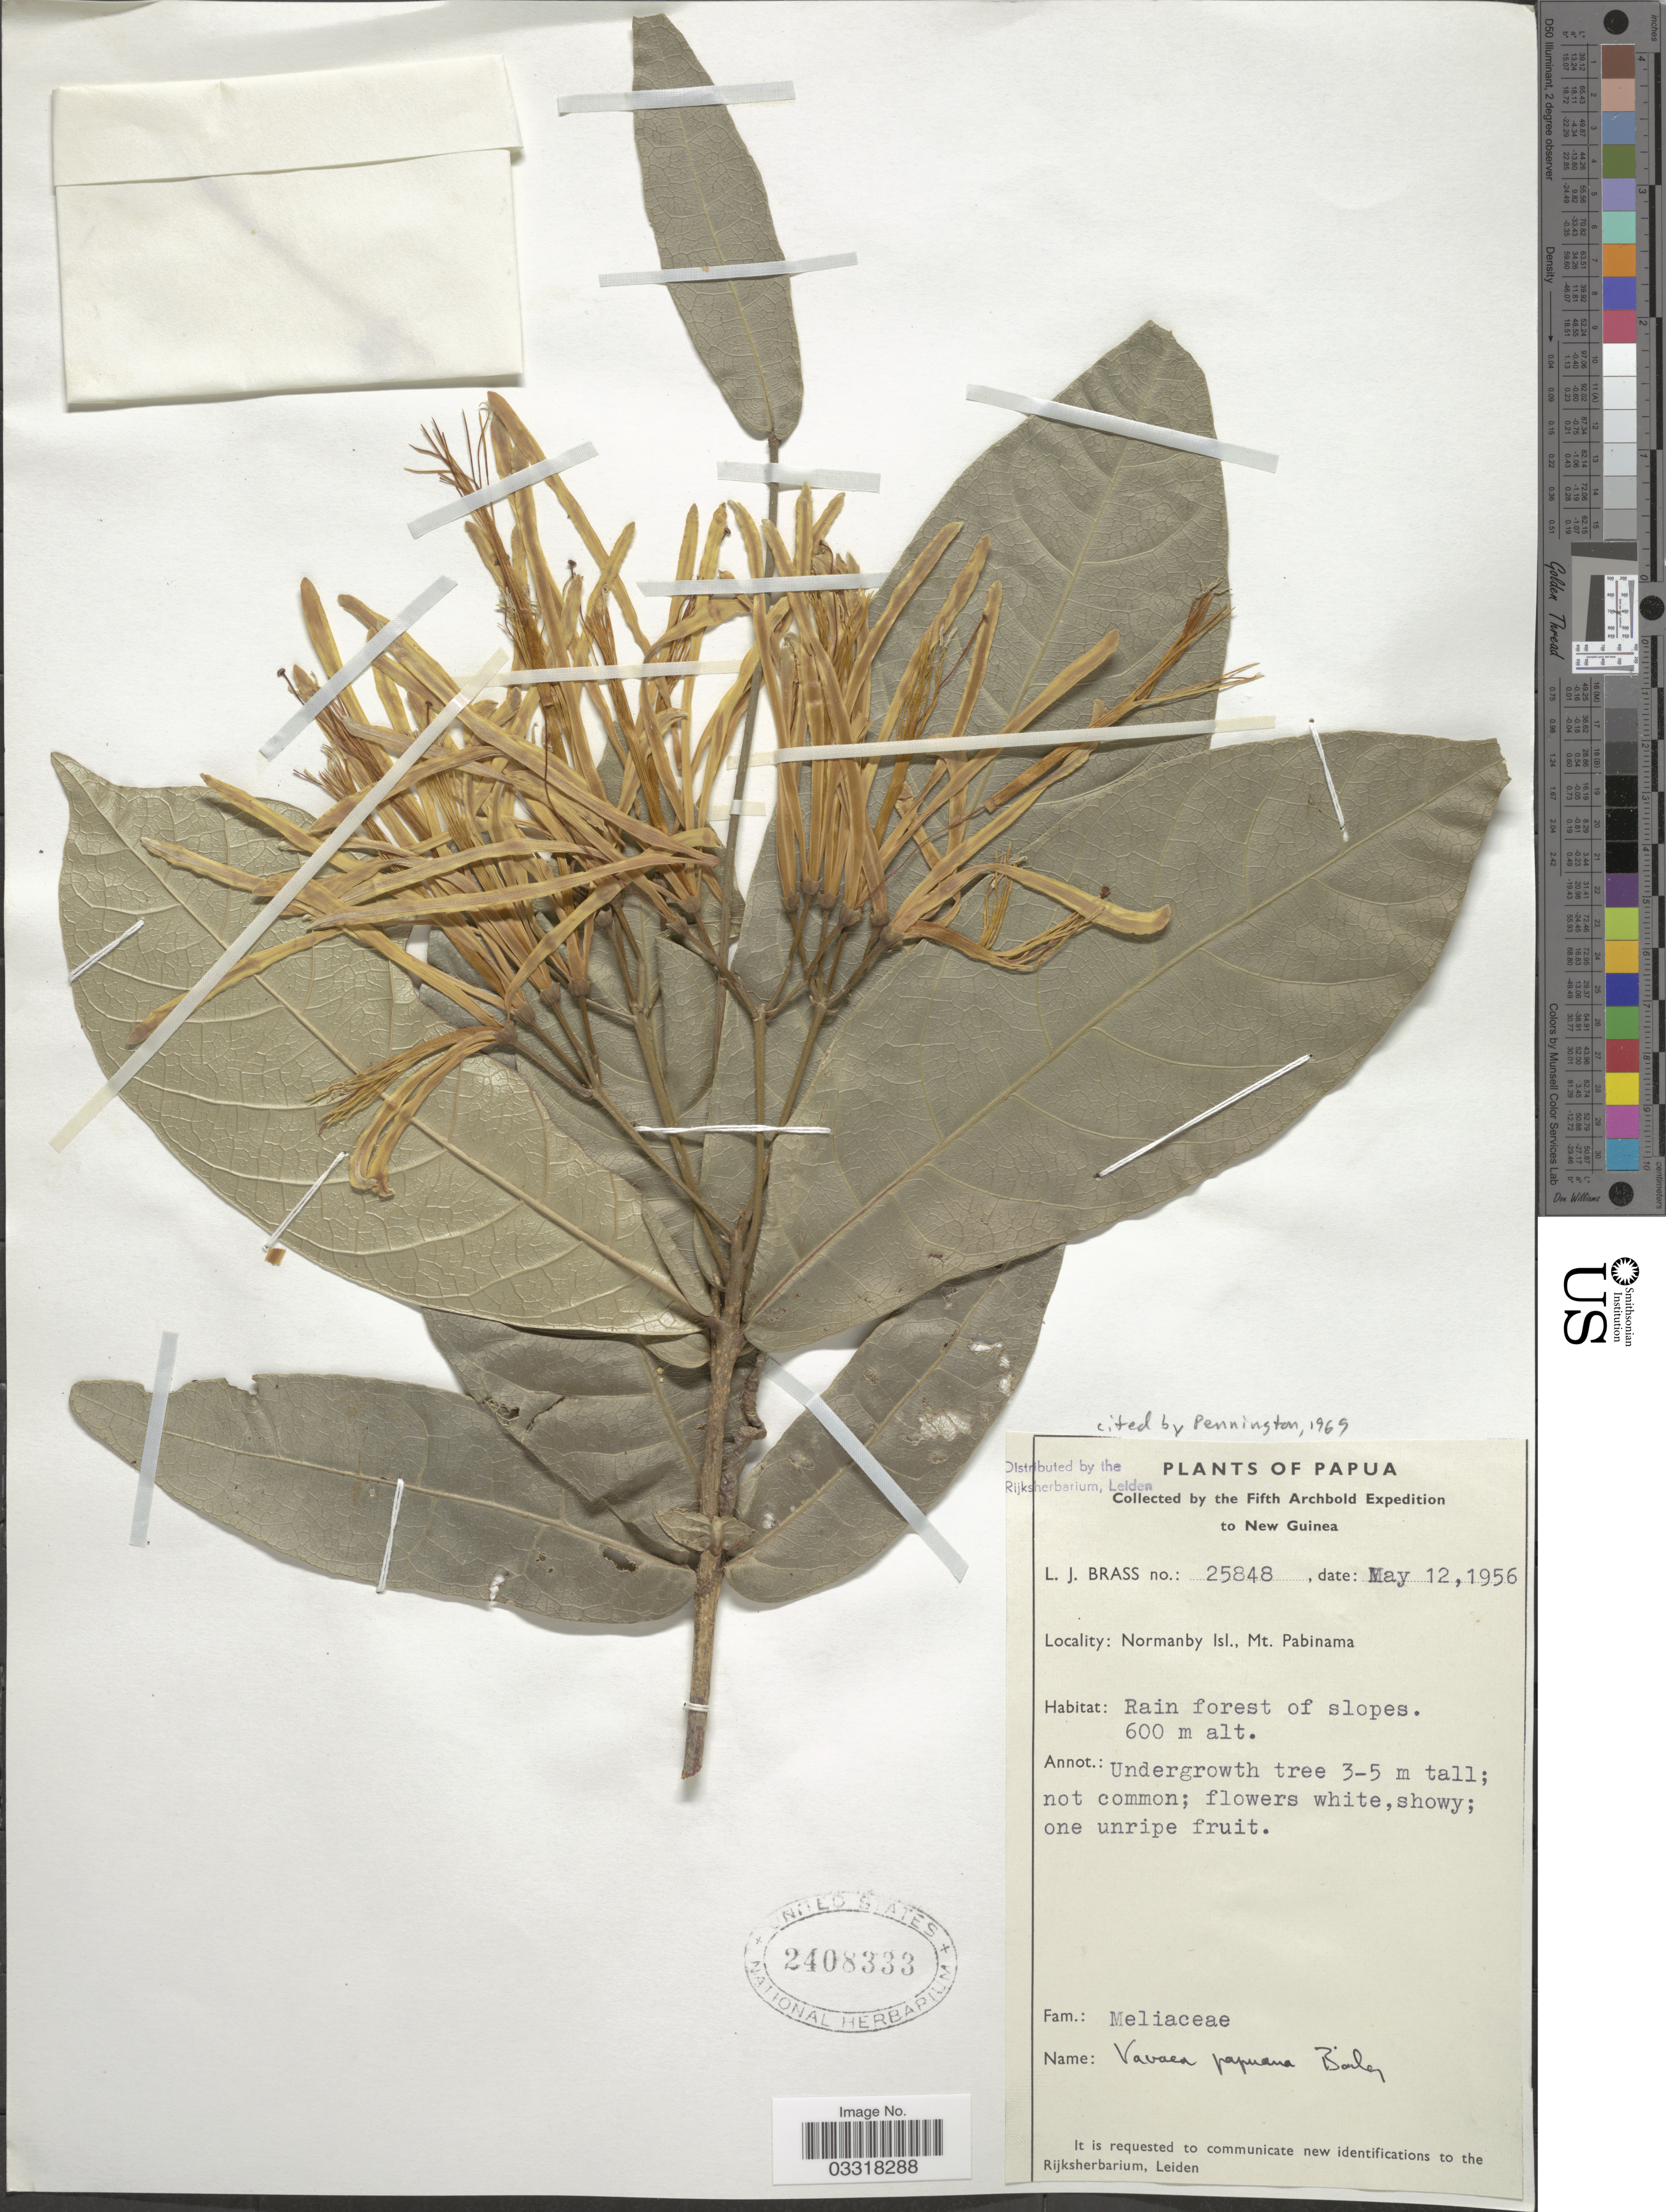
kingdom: Plantae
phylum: Tracheophyta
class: Magnoliopsida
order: Sapindales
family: Meliaceae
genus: Vavaea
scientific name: Vavaea papuana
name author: F.M. Bailey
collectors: L. J. Brass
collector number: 25848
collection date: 1956-05-12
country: Papua New Guinea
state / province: Milne Bay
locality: Papua. New Guinea. Normanby Isl., Mt. Pabinama.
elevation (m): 600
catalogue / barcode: US 2408333